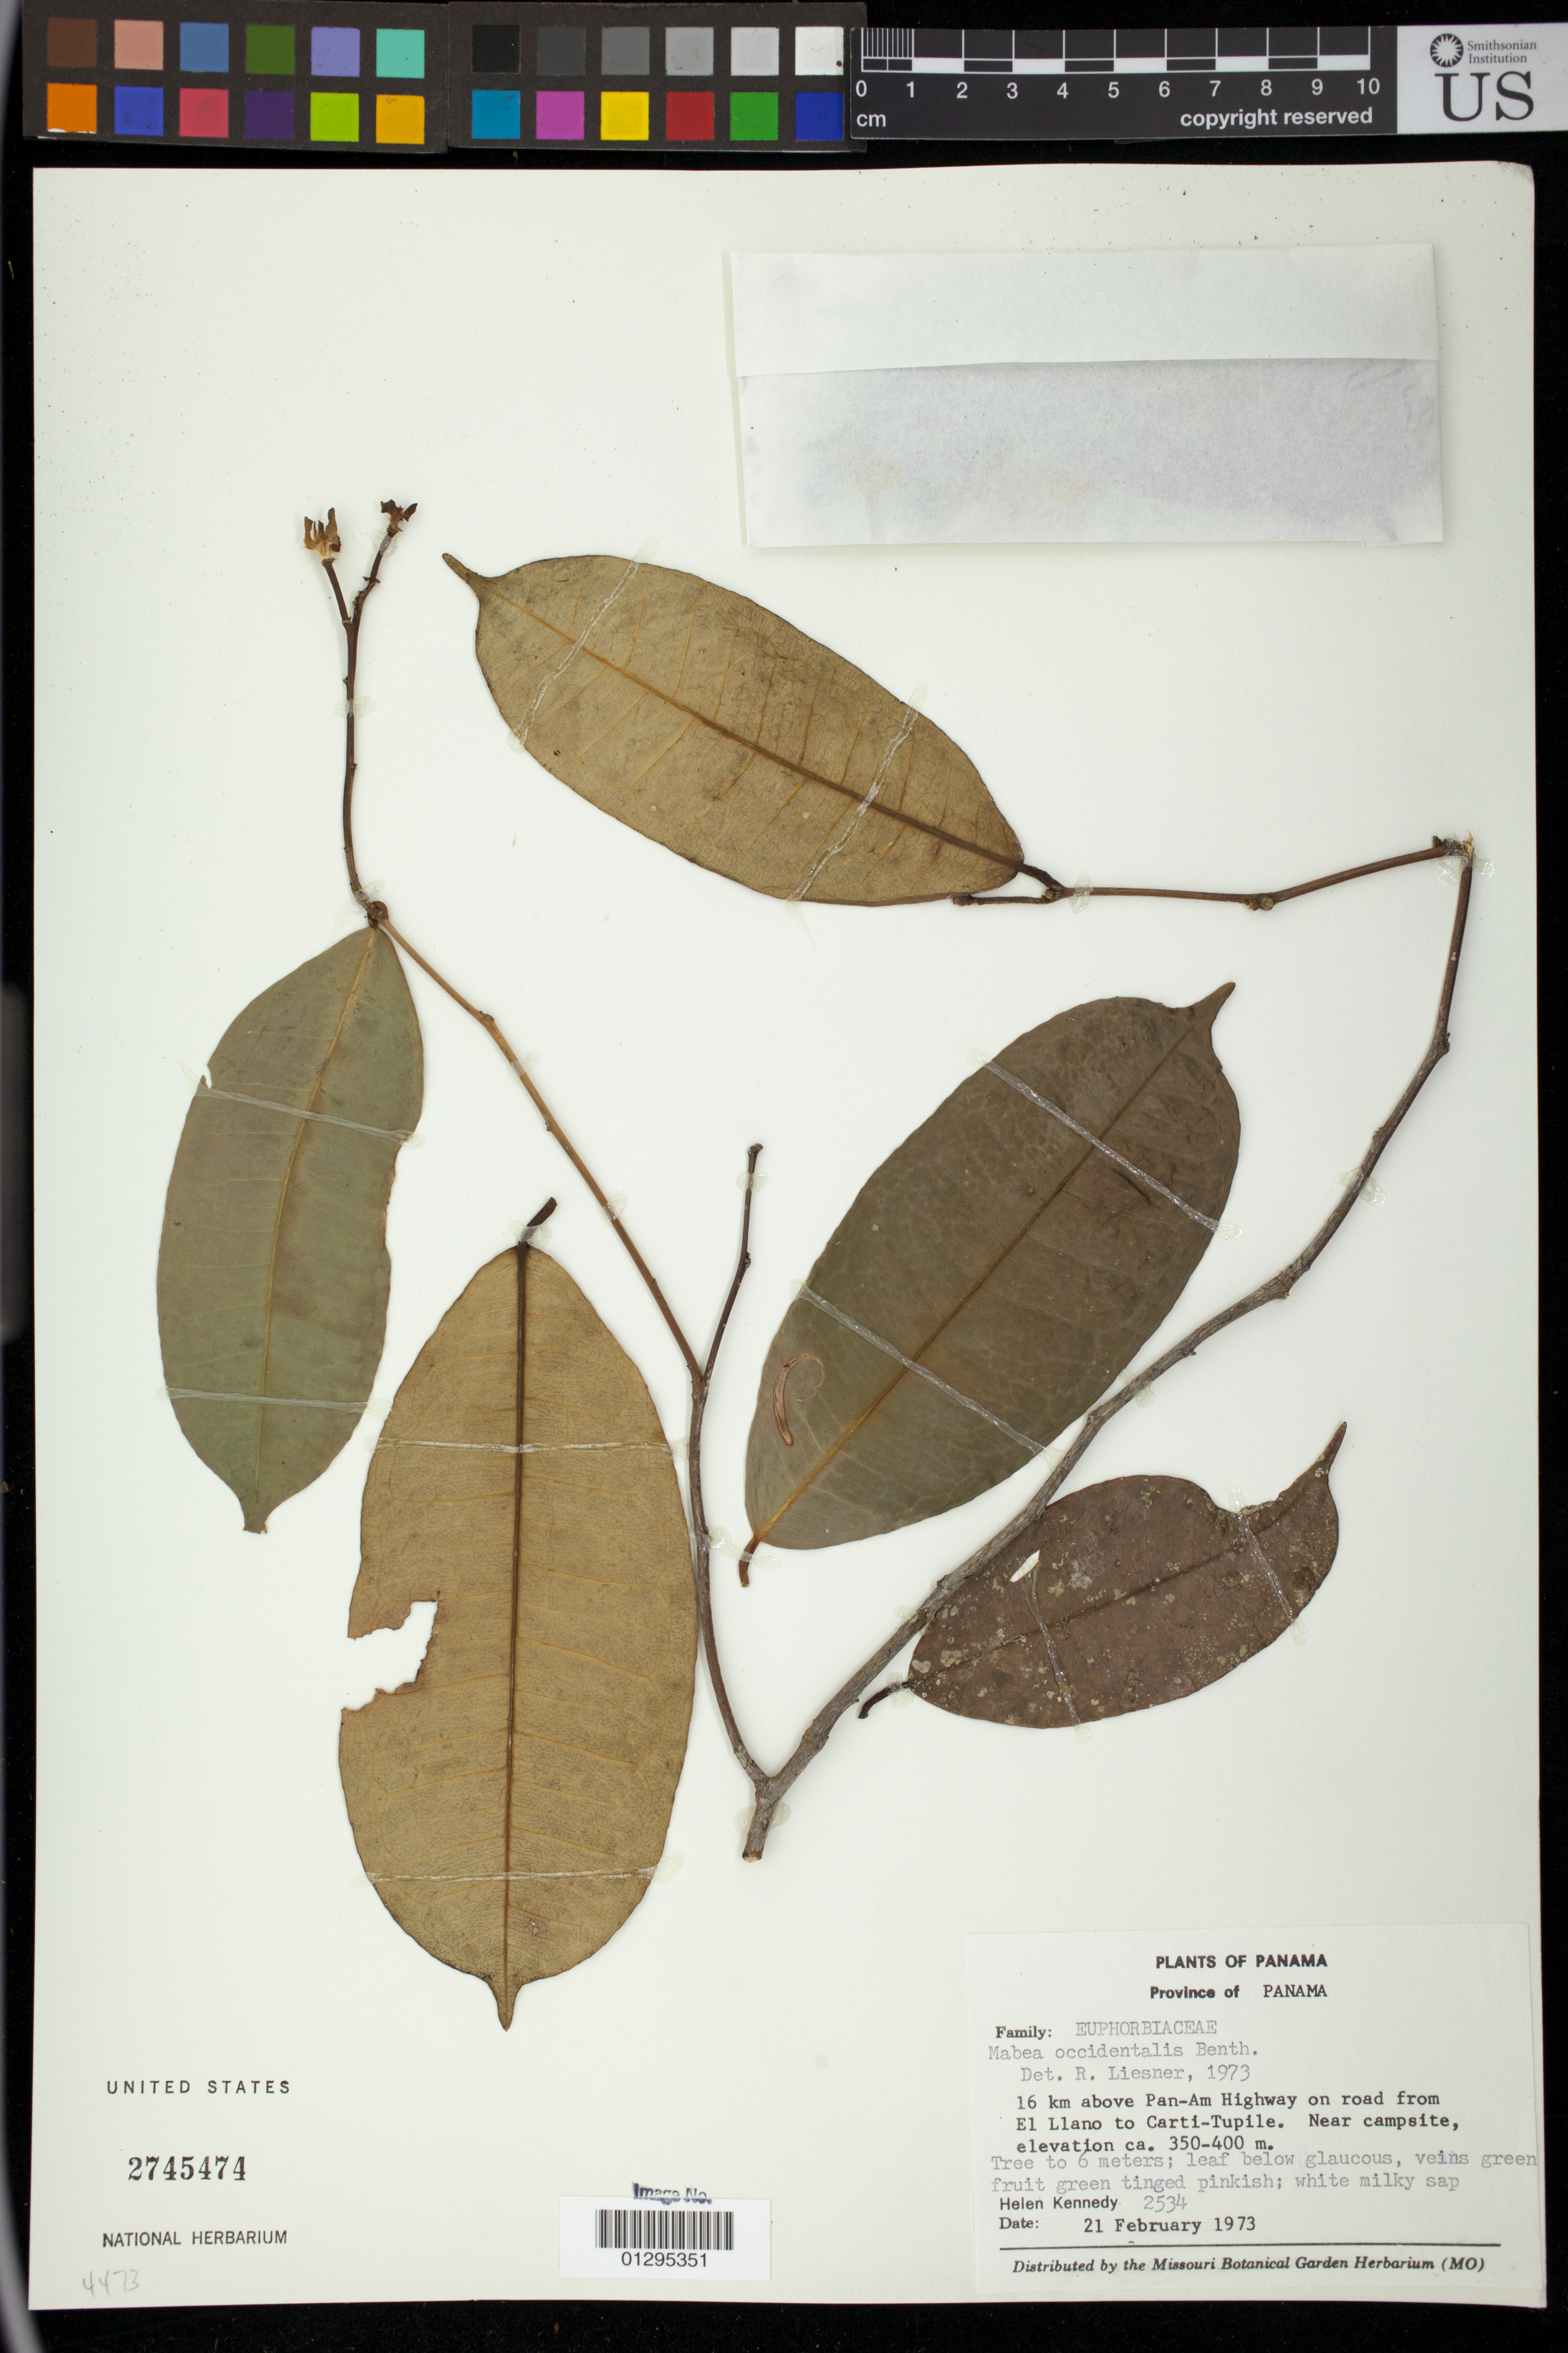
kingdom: Plantae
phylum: Tracheophyta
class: Magnoliopsida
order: Malpighiales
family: Euphorbiaceae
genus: Mabea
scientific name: Mabea occidentalis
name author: Benth.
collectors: H. Kennedy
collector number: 2534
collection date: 1973-02-21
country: Panama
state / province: Panamá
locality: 16 km above Pan-Am Highway on road from El Llano to Carti-Tupile. Near campsite.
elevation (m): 350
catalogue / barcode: US 2745474